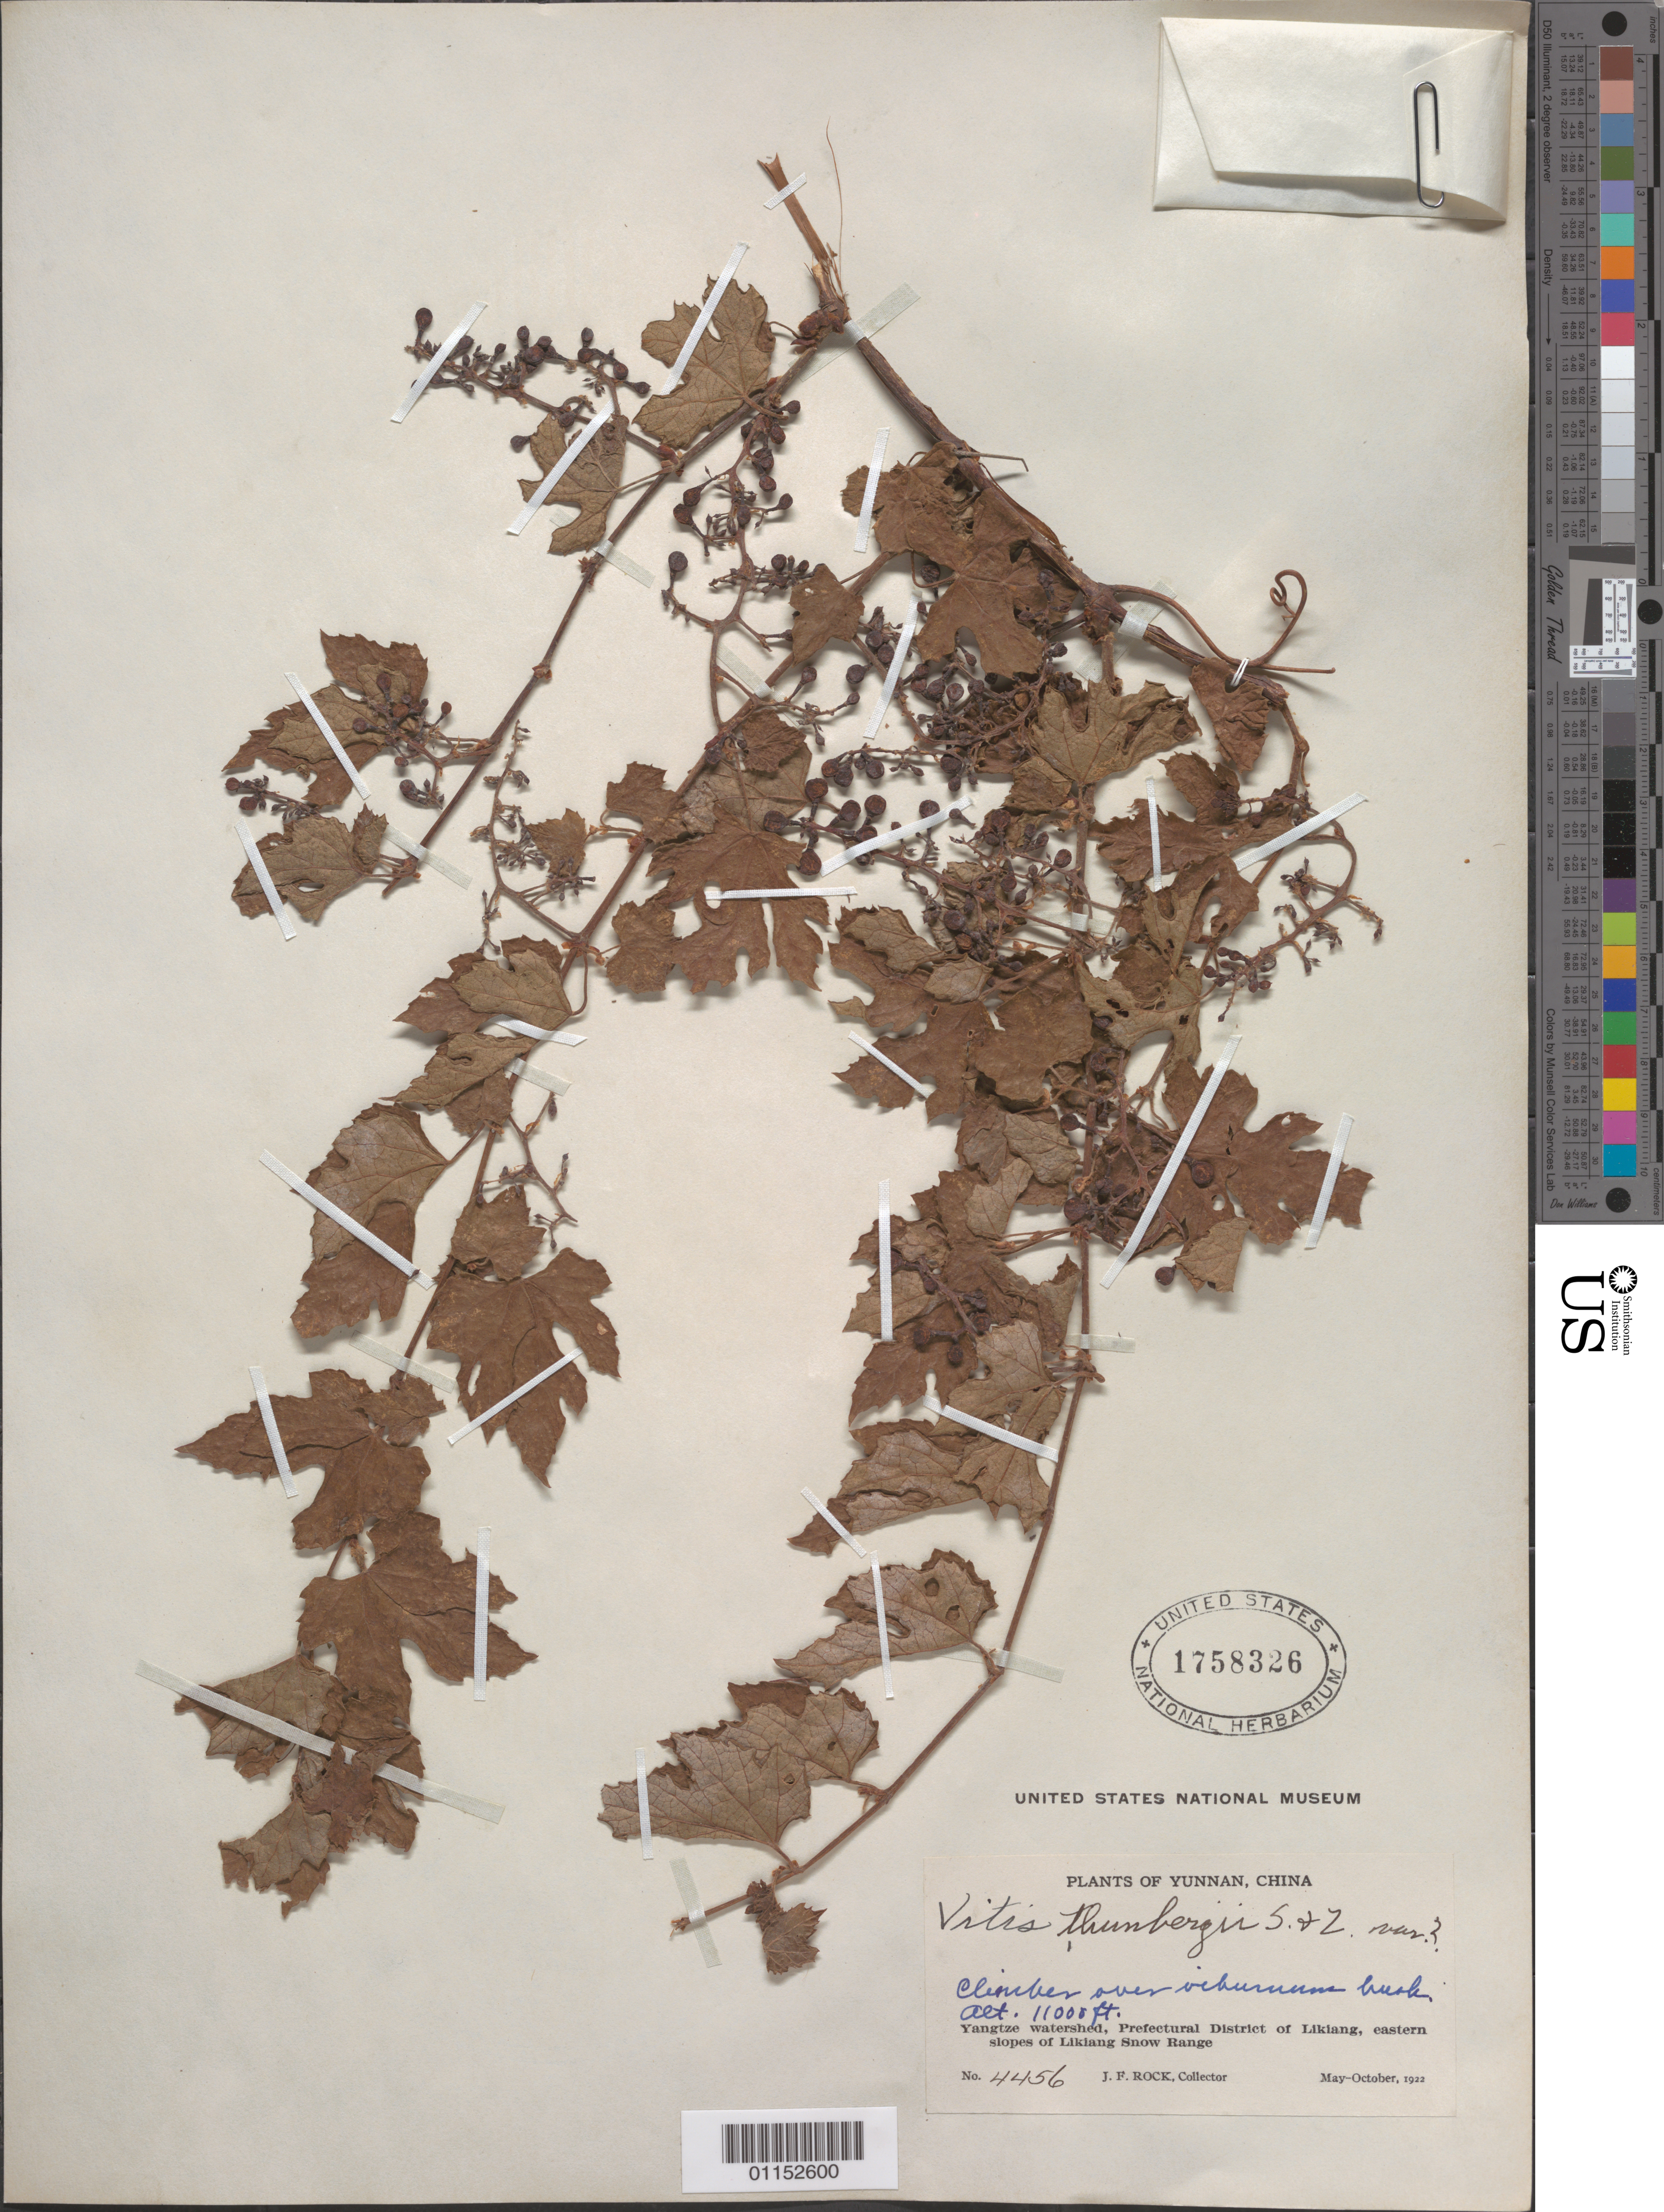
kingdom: Plantae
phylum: Tracheophyta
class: Magnoliopsida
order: Vitales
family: Vitaceae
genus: Vitis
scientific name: Vitis thunbergii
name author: Siebold & Zucc.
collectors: J. F. Rock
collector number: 4456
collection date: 1922-05/1922-10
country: China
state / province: Yunnan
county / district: Prefectural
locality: Yangtze watershed, Likiang, E slopes of Likiang Snow Range.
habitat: Climber over bush.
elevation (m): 3353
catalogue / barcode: US 1758326